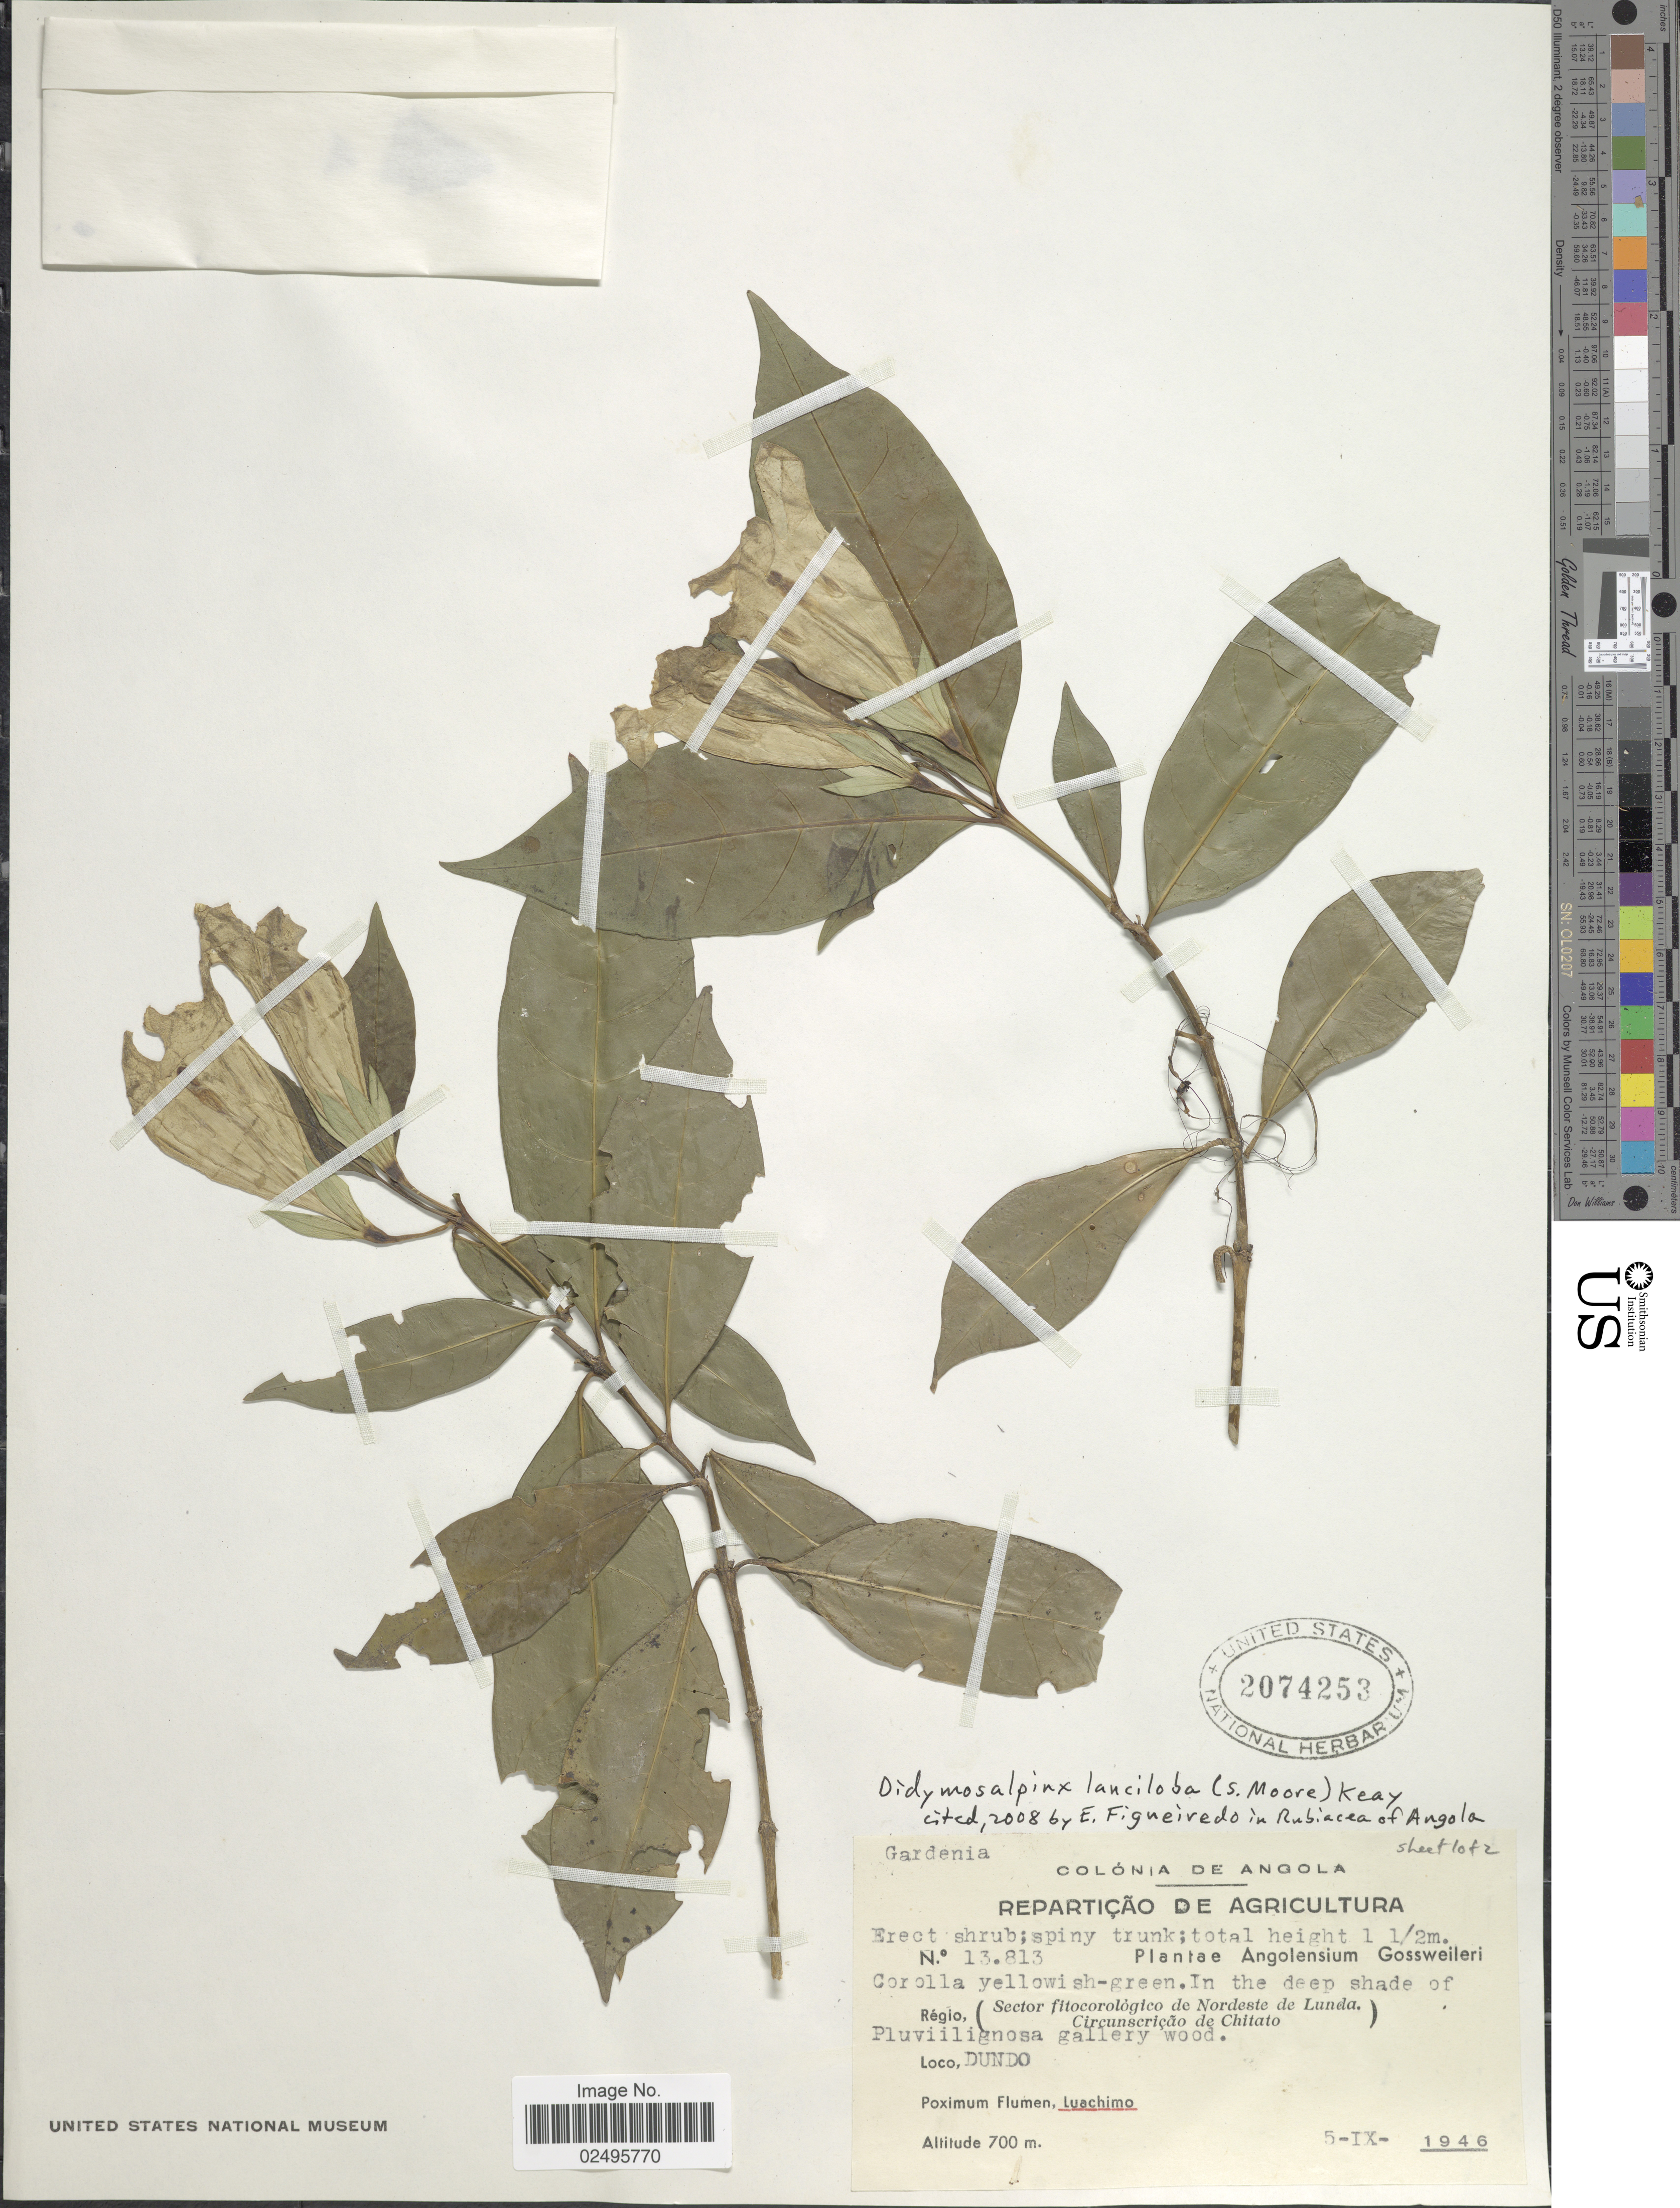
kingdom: Plantae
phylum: Tracheophyta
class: Magnoliopsida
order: Gentianales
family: Rubiaceae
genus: Didymosalpinx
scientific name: Didymosalpinx lanciloba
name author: (S. Moore) Keay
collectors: -. Gossweiler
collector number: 13813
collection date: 1946-09-05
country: Angola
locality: Colonia de Angola. Dundo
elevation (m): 700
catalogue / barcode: US 2074253